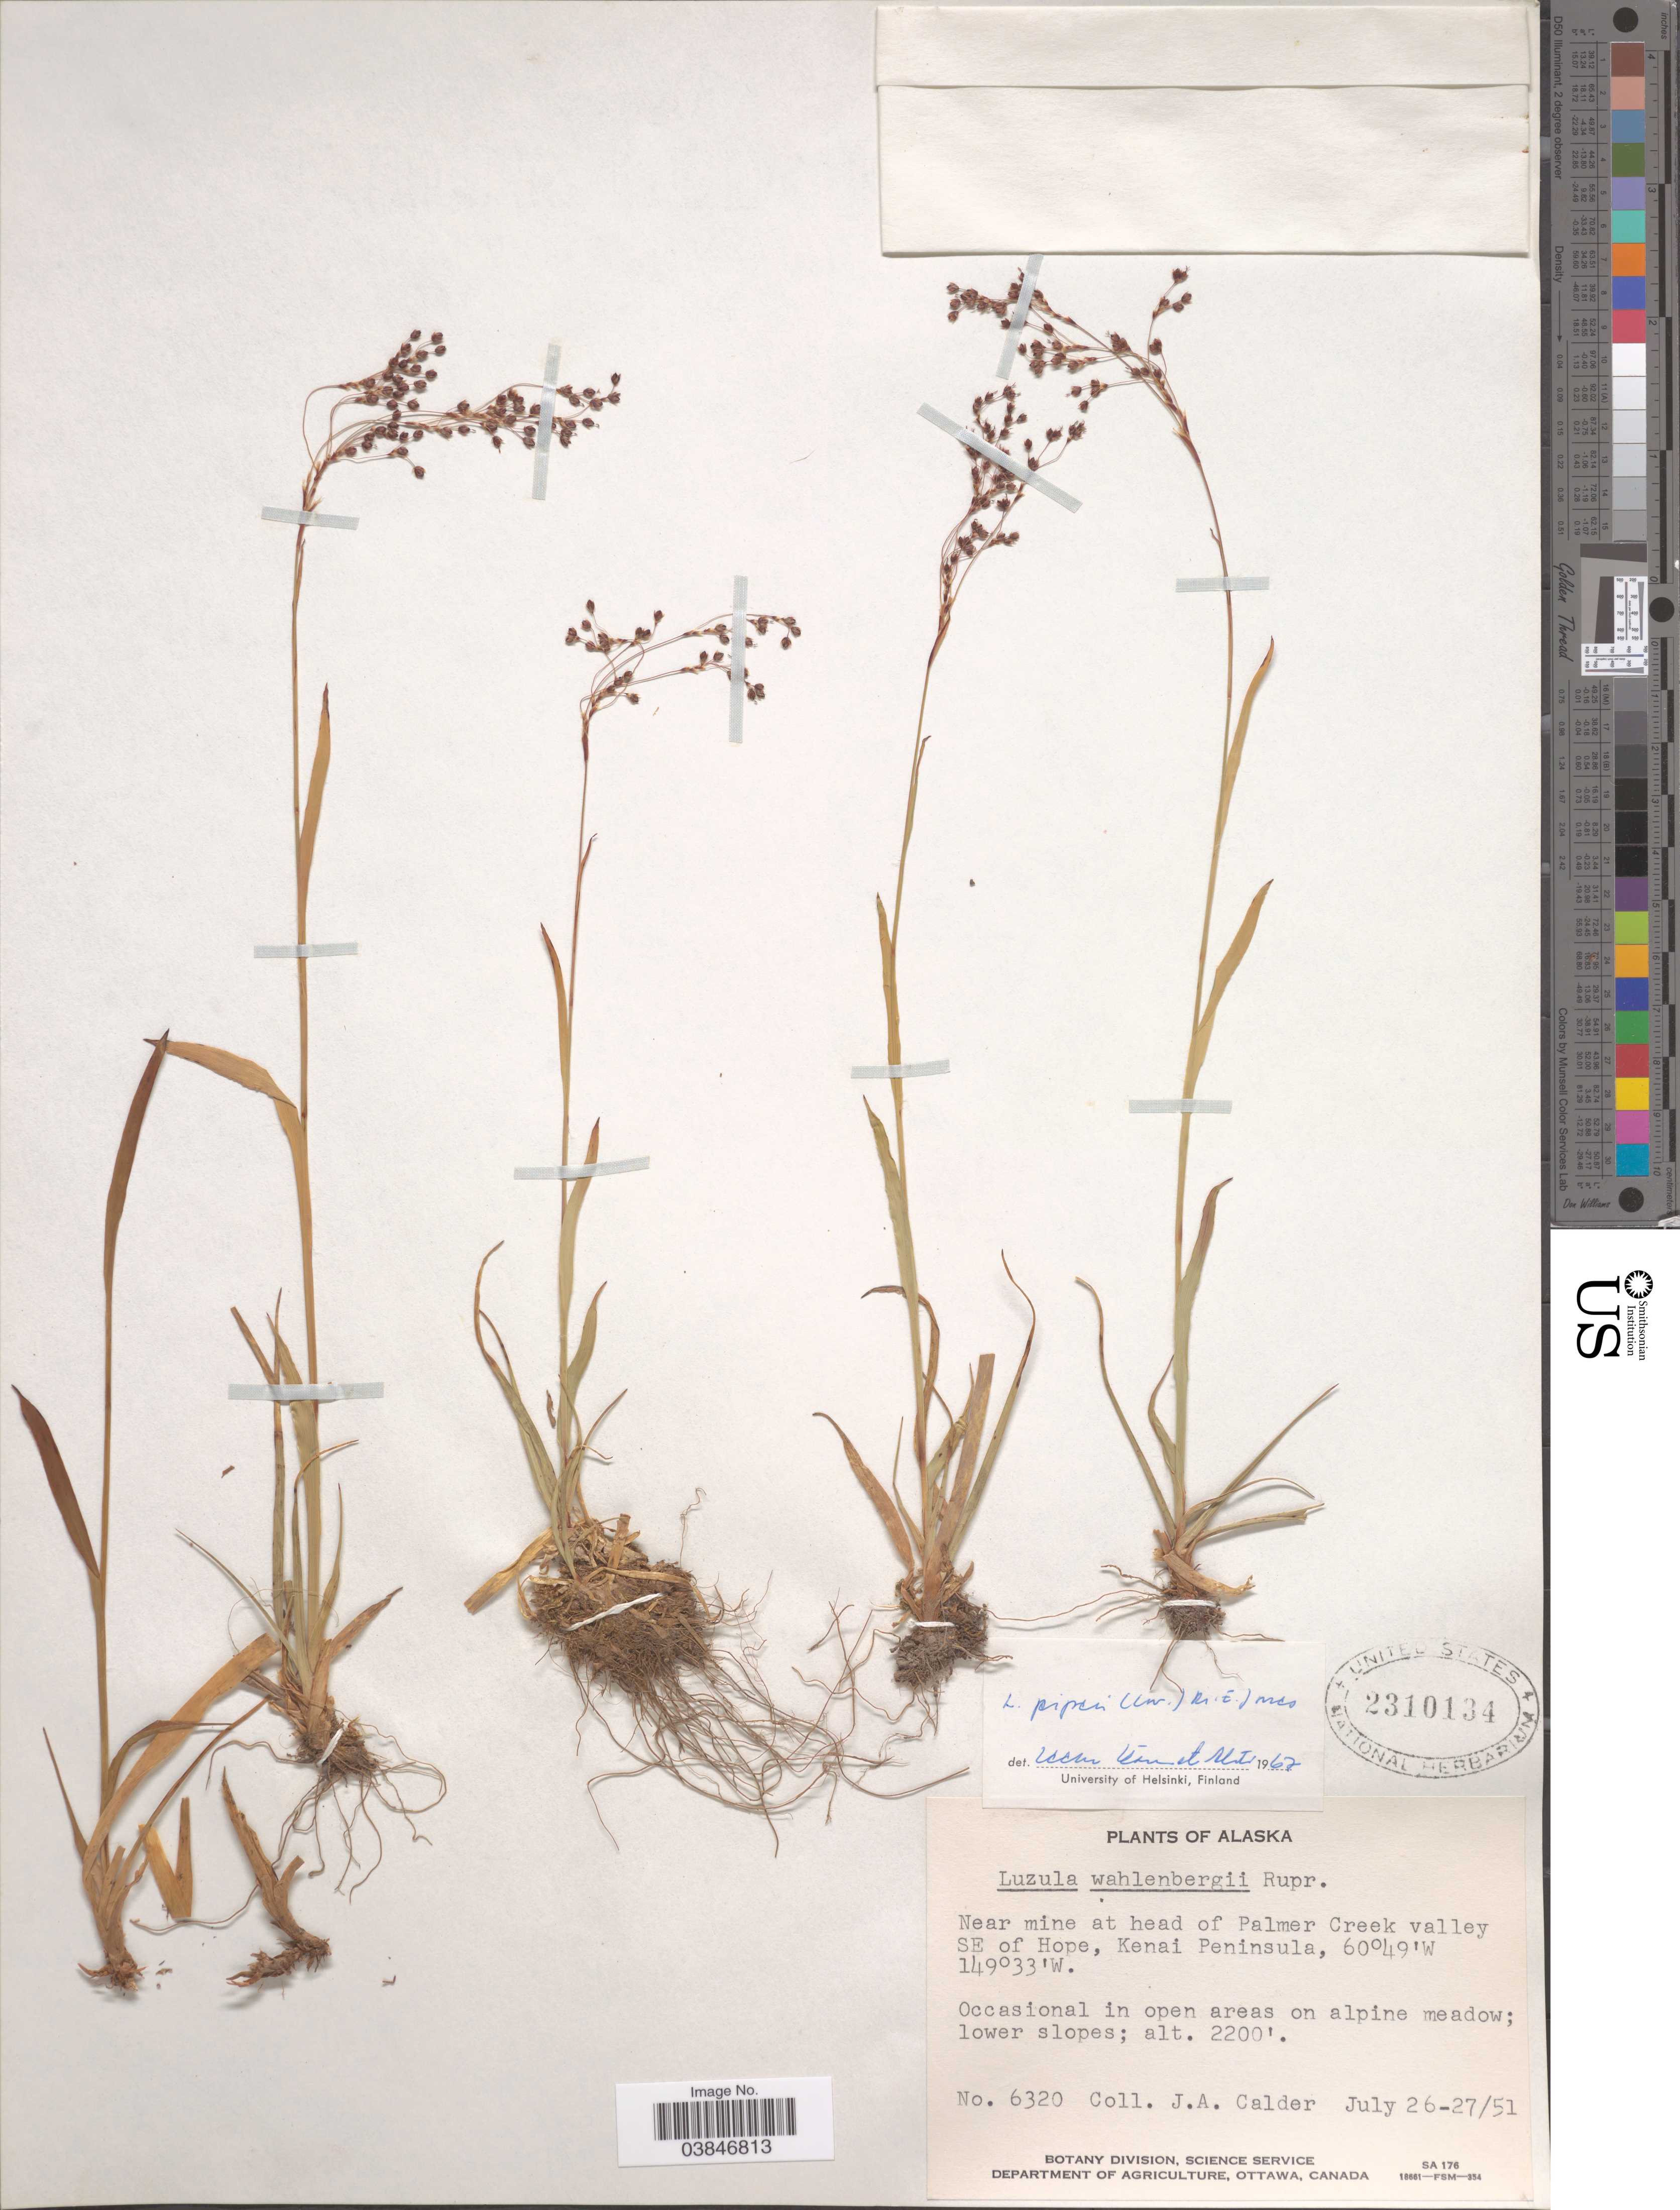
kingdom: Plantae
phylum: Tracheophyta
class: Liliopsida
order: Poales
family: Juncaceae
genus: Luzula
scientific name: Luzula piperi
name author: (Coville) M.E. Jones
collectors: J. A. Calder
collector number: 6320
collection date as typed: Transcribed d/m/y: 26/7/51 to 27/7/51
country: United States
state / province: Alaska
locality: Near mine at head of Palmer Creek valley SE of Hope, Kenai Peninsula.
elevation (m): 671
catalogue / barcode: US 2310134